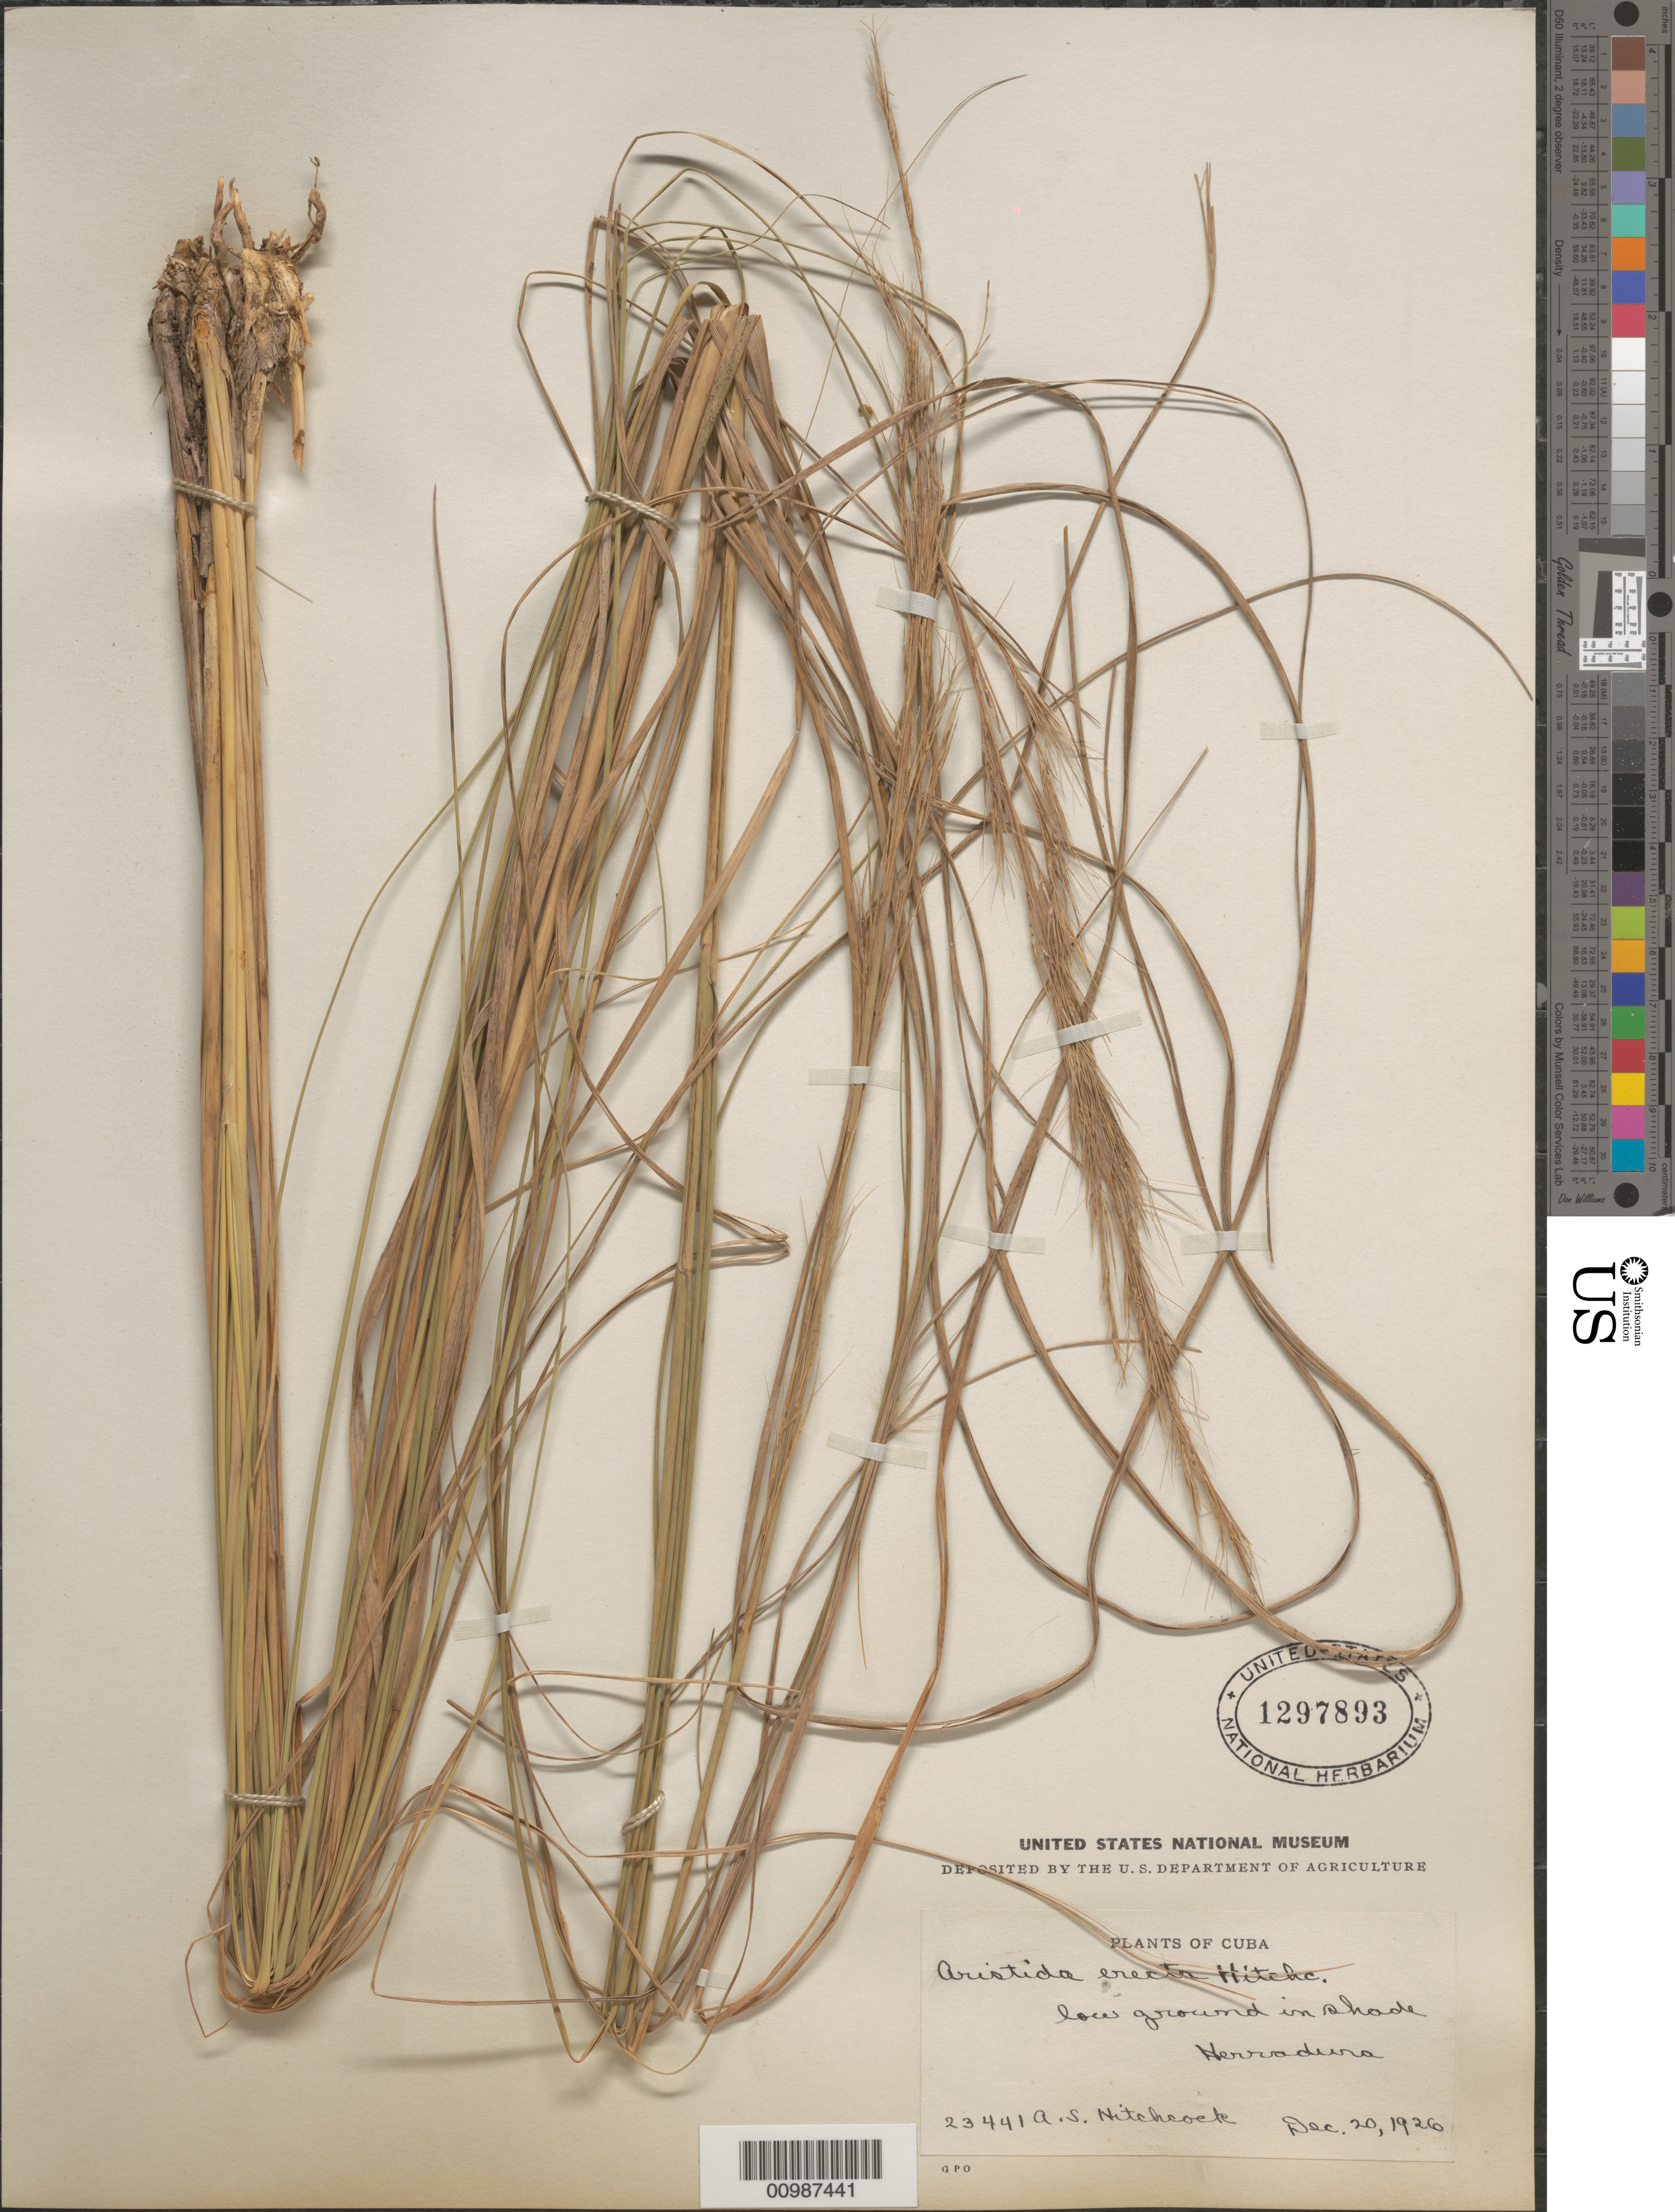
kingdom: Plantae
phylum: Tracheophyta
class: Liliopsida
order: Poales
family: Poaceae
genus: Aristida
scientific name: Aristida erecta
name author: Hitchc.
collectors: A. S. Hitchcock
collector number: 23441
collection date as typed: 20 Dec 1926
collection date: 1926-12-20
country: Cuba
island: Cuba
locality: Herradura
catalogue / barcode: US 1297893